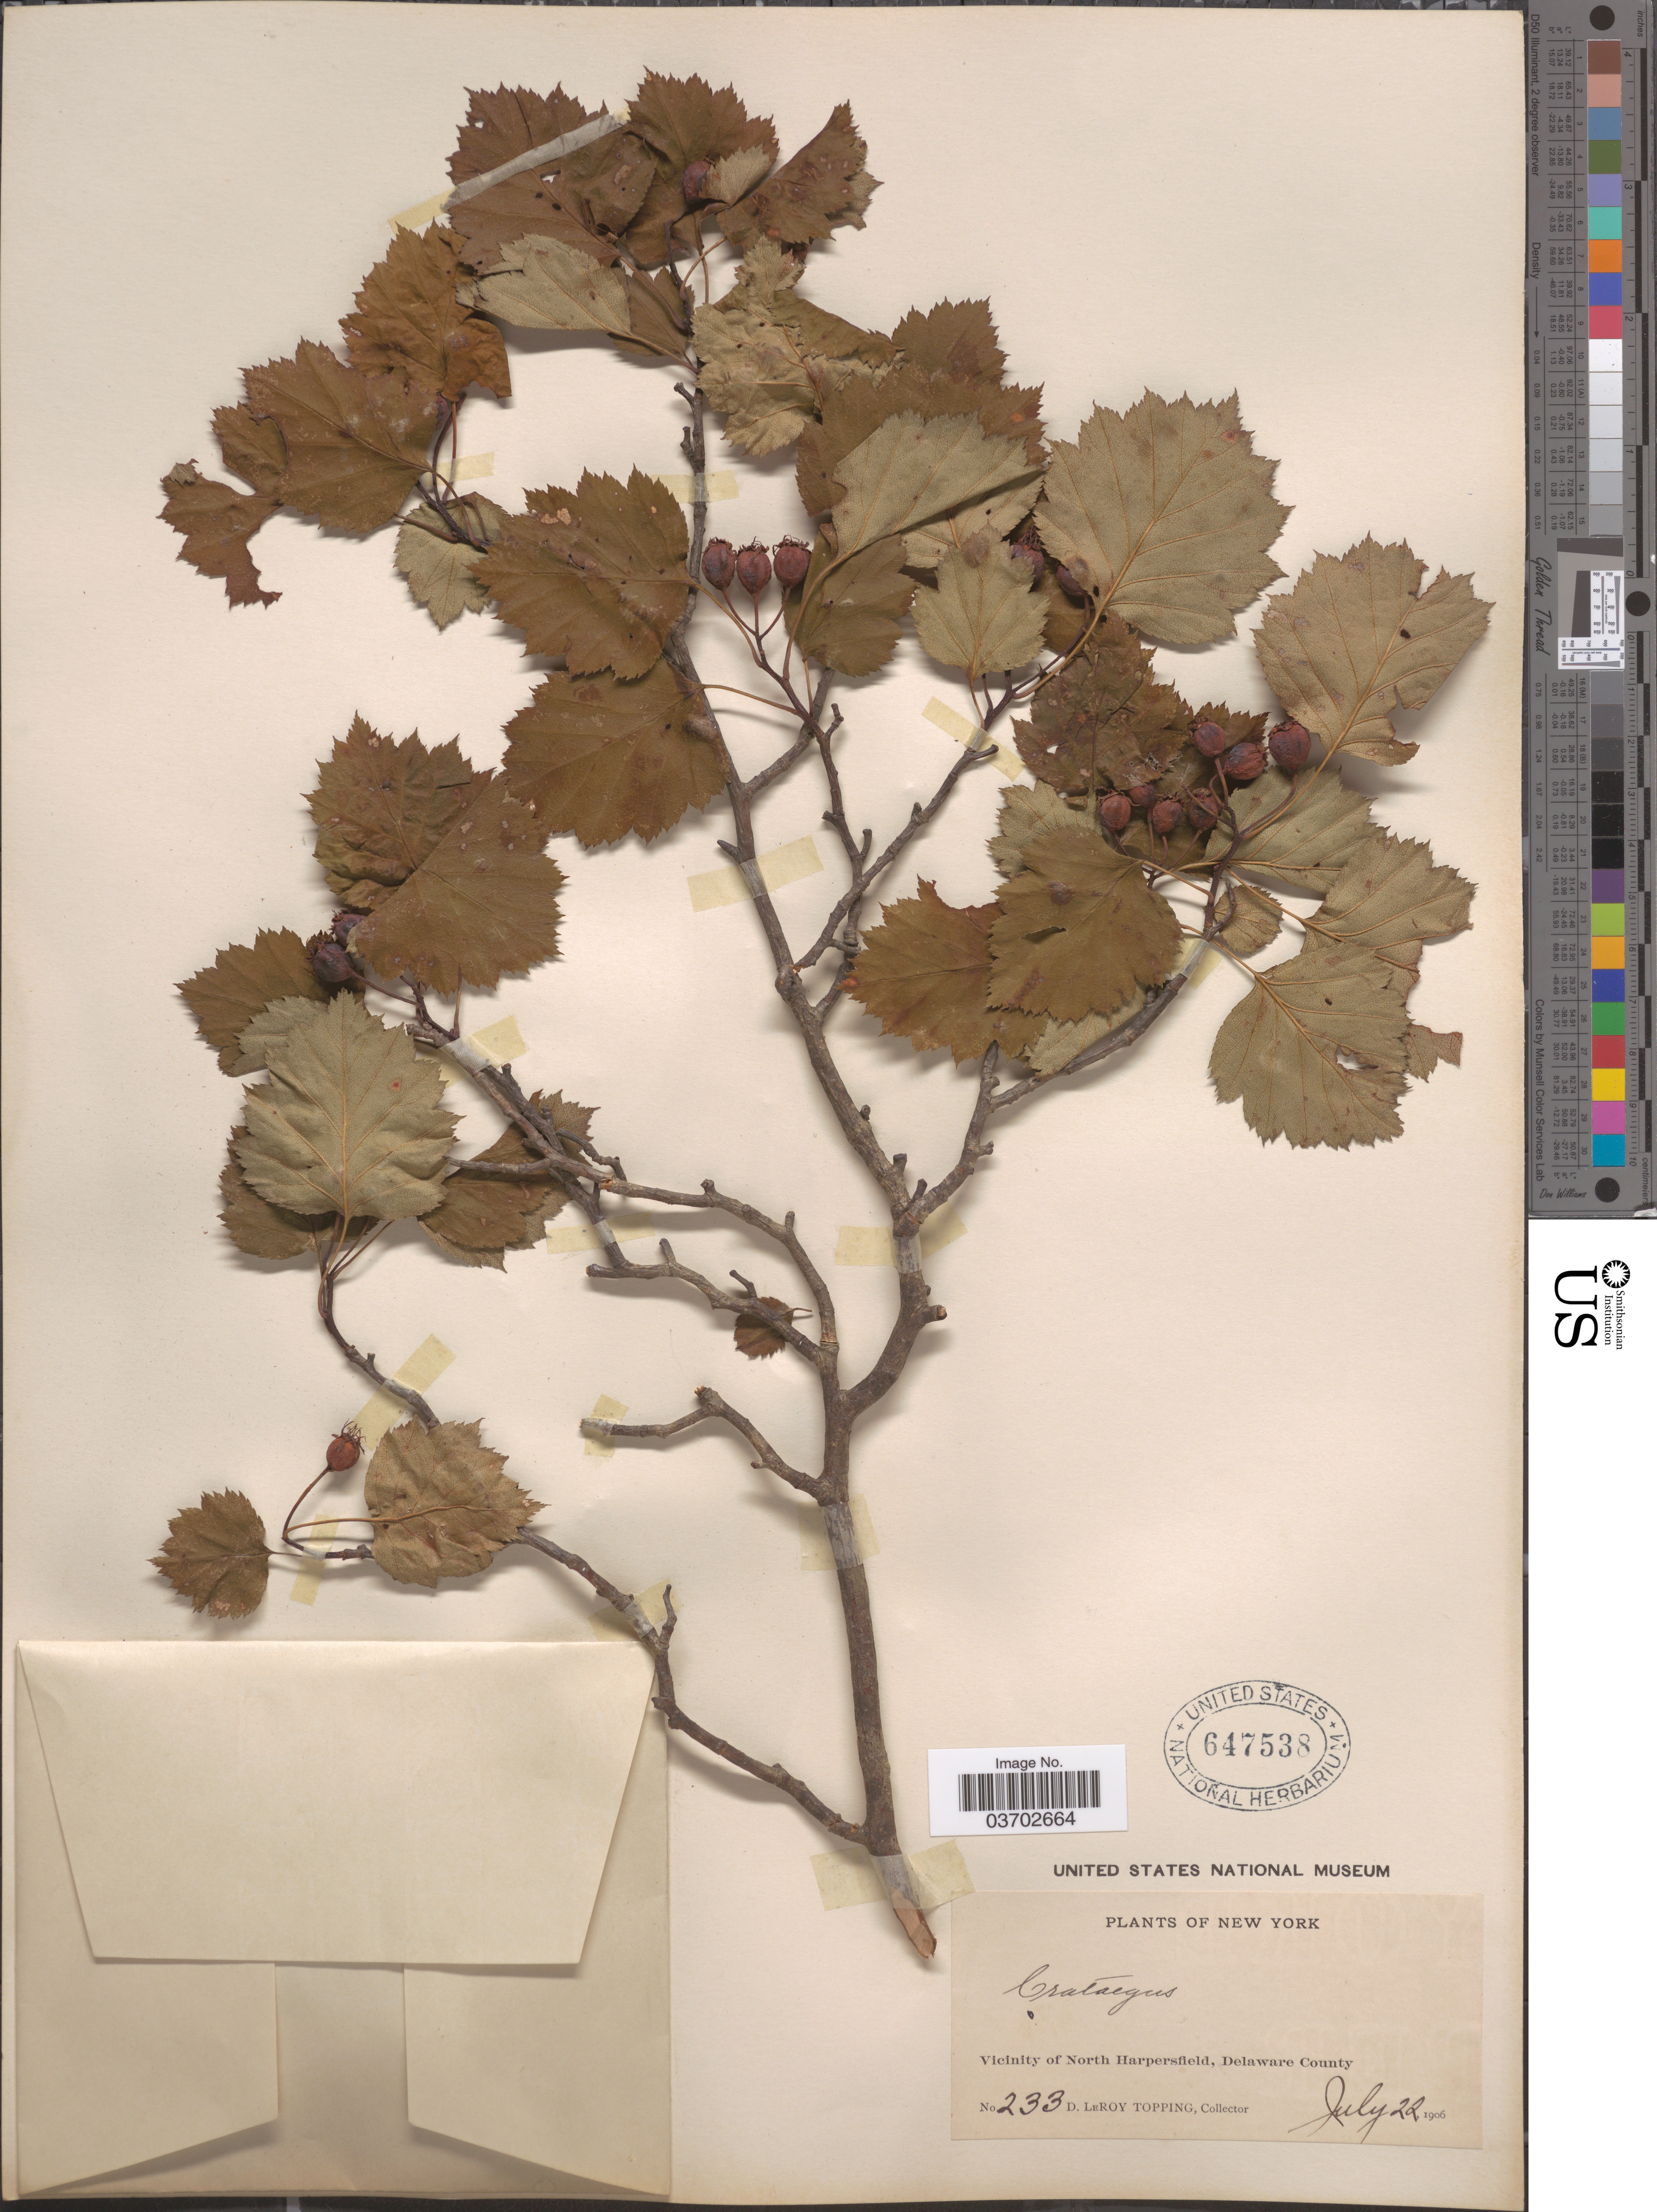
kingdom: Plantae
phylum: Tracheophyta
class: Magnoliopsida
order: Rosales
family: Rosaceae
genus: Crataegus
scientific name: Crataegus sp.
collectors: D. L. Topping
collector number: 233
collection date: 1906-07-22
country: United States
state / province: New York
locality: Vicinity of North Harpersfield, Delaware County.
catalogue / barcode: US 647538